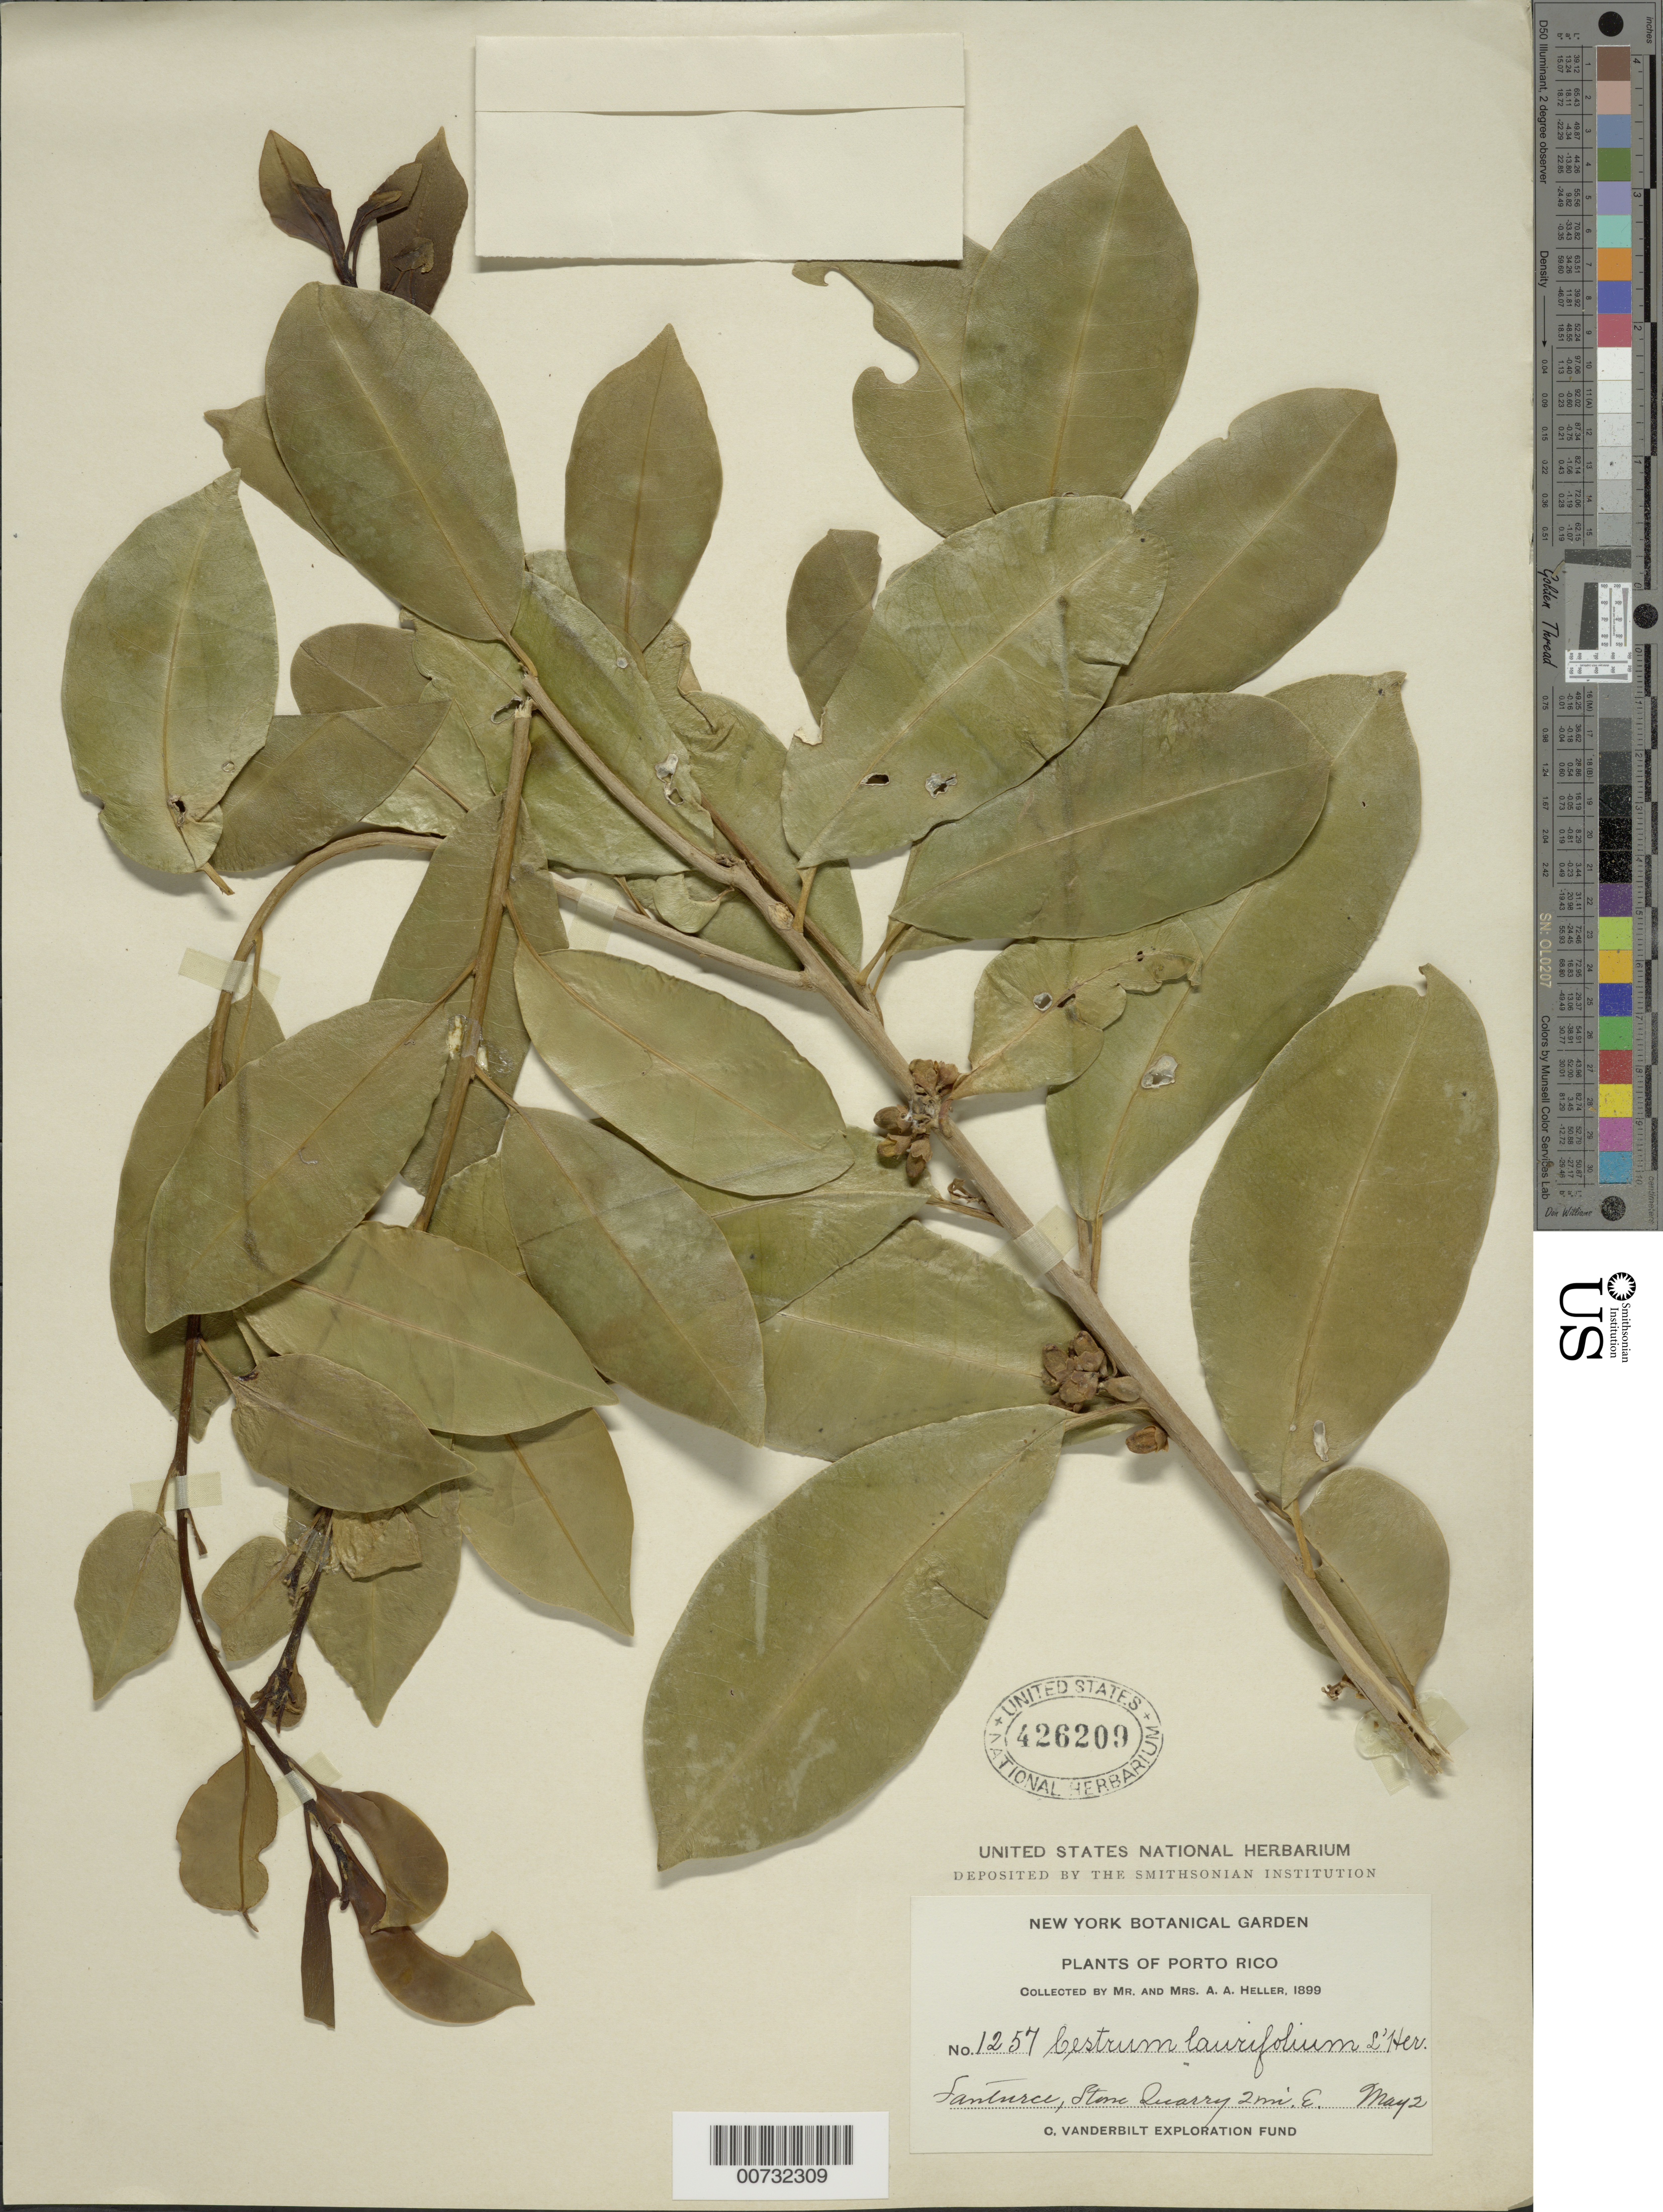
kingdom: Plantae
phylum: Tracheophyta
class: Magnoliopsida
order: Solanales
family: Solanaceae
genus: Cestrum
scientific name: Cestrum laurifolium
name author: L'Hér.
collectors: A. A. Heller & E. G. Heller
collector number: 1257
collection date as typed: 02 May 1899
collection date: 1899-05-02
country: Puerto Rico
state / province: San Juan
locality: Santurce, 2 mi E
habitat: Stone quarry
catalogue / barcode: US 426209